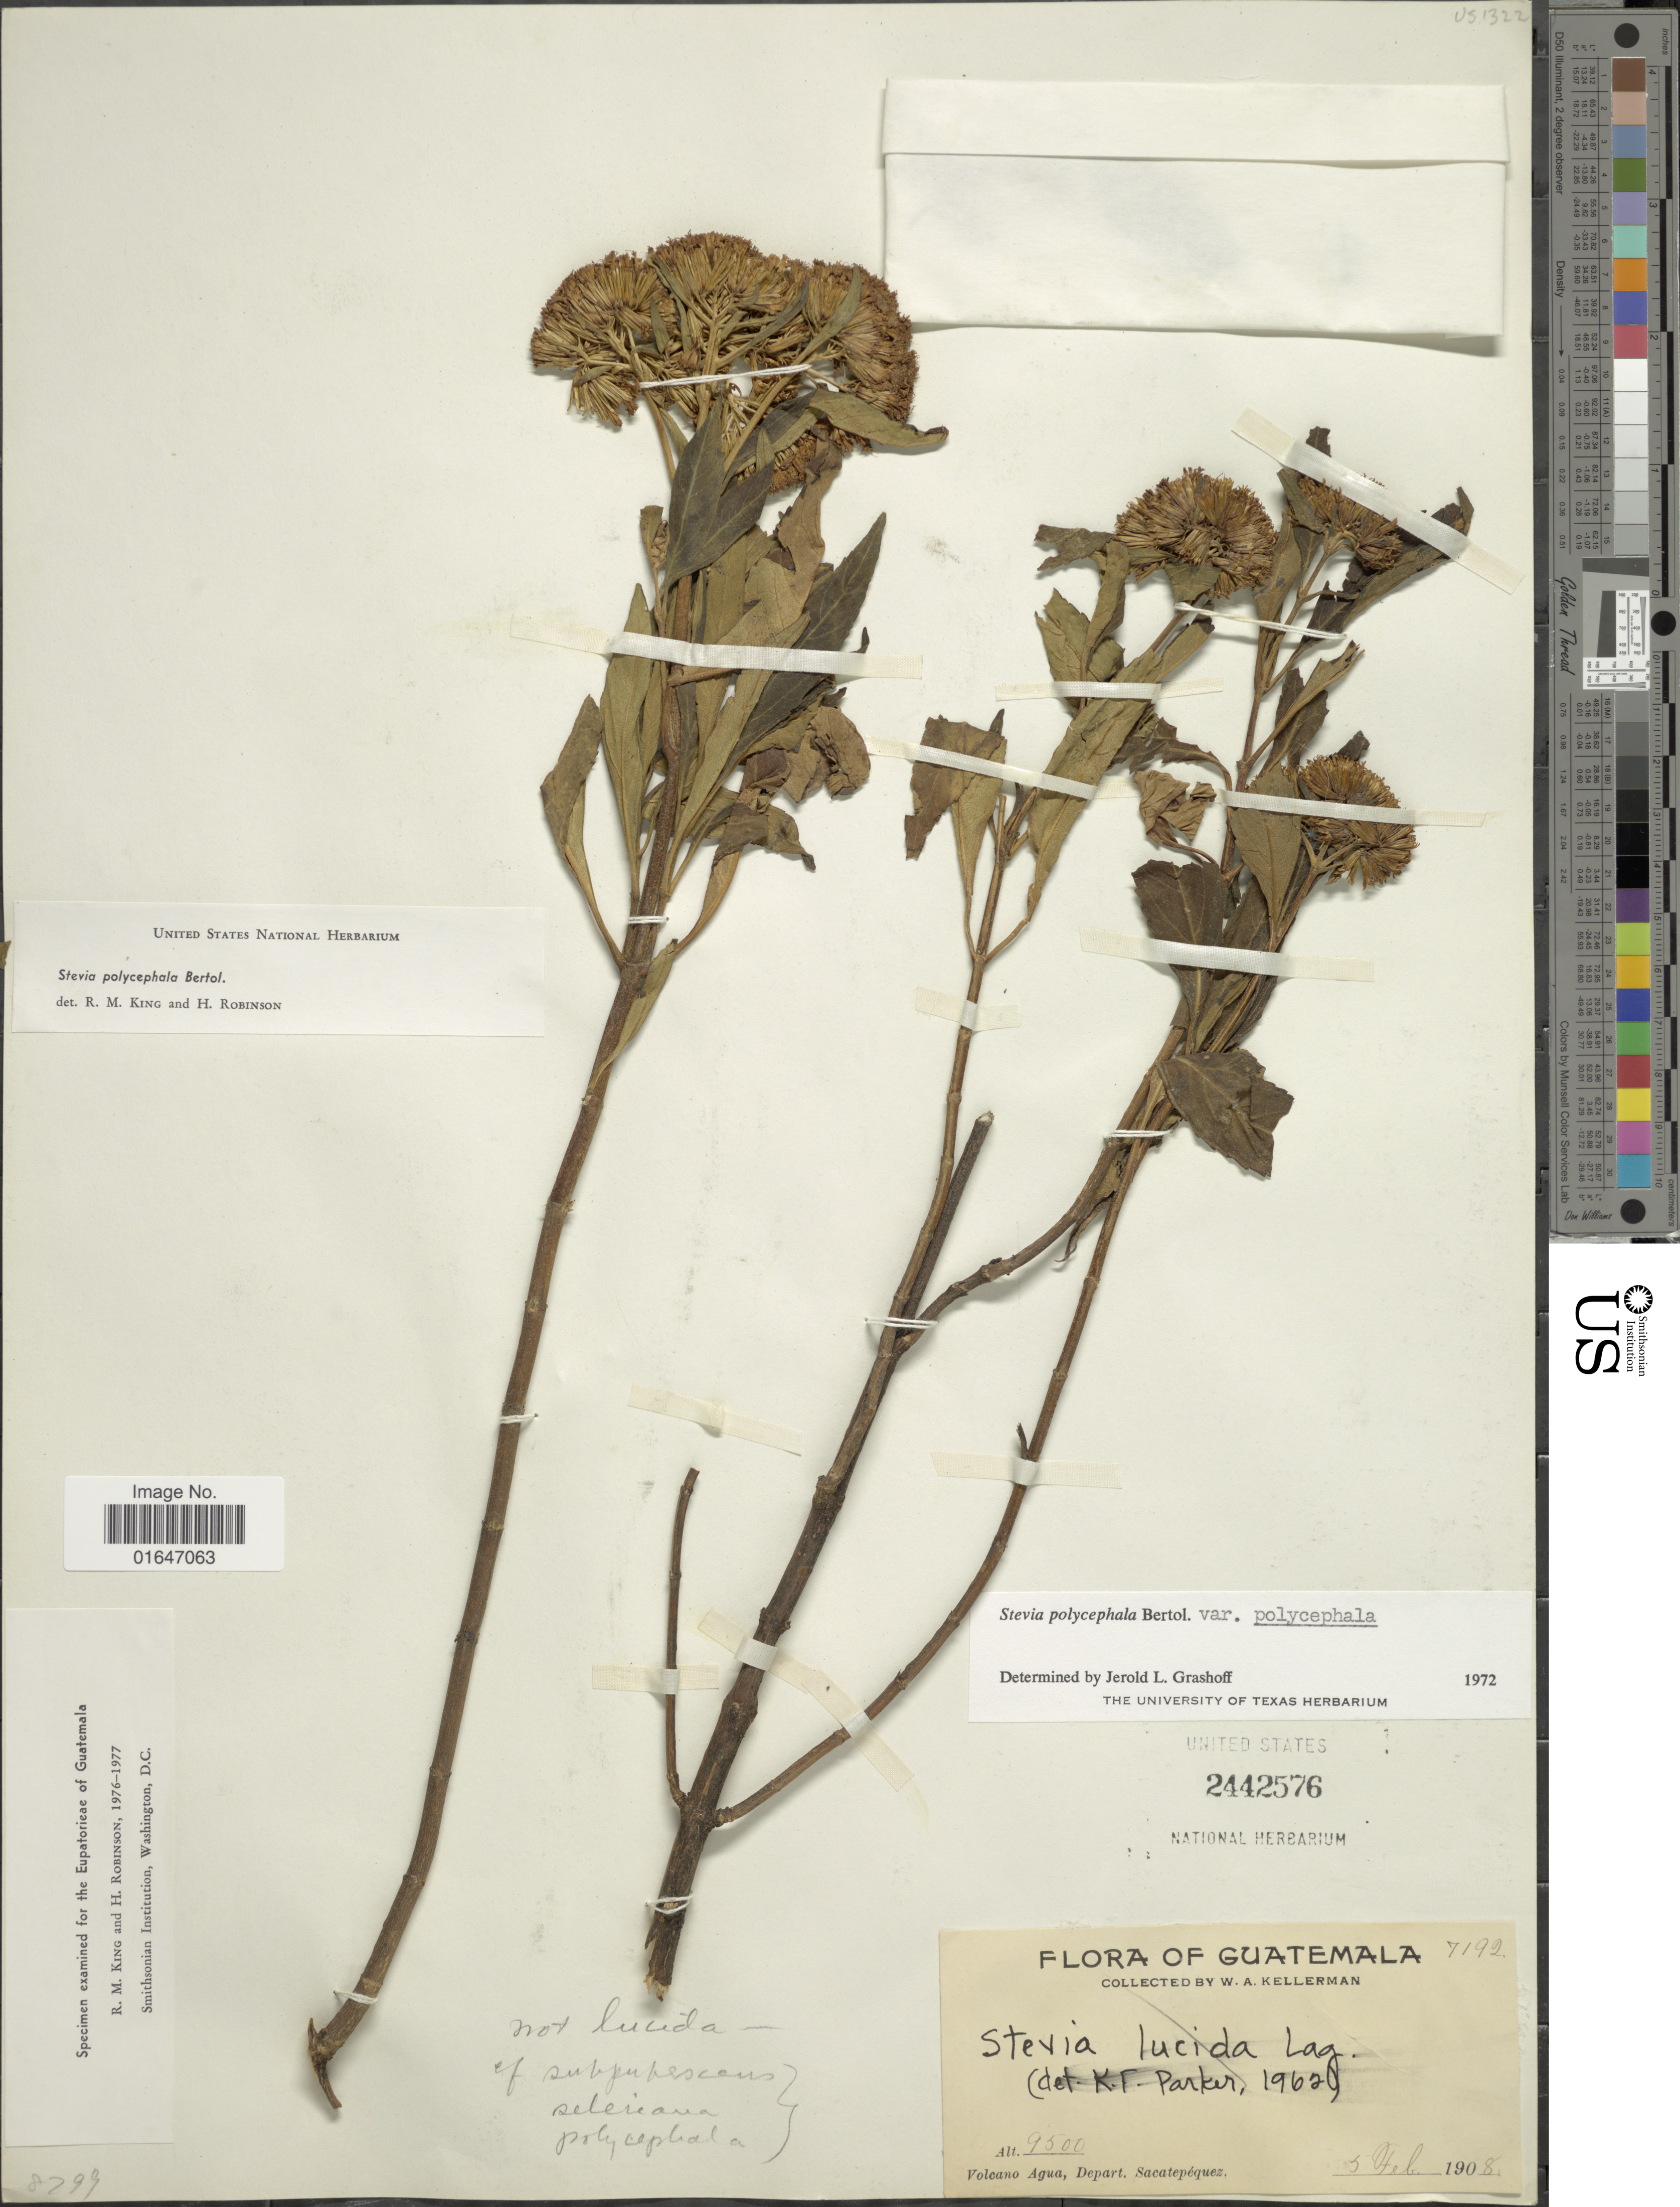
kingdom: Plantae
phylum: Tracheophyta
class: Magnoliopsida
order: Asterales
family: Asteraceae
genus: Stevia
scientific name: Stevia polycephala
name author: Bertoloni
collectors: W. Kellerman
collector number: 7192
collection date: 1908-02-05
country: Guatemala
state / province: Sacatepéquez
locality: Volcano Agua.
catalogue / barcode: US 2442576